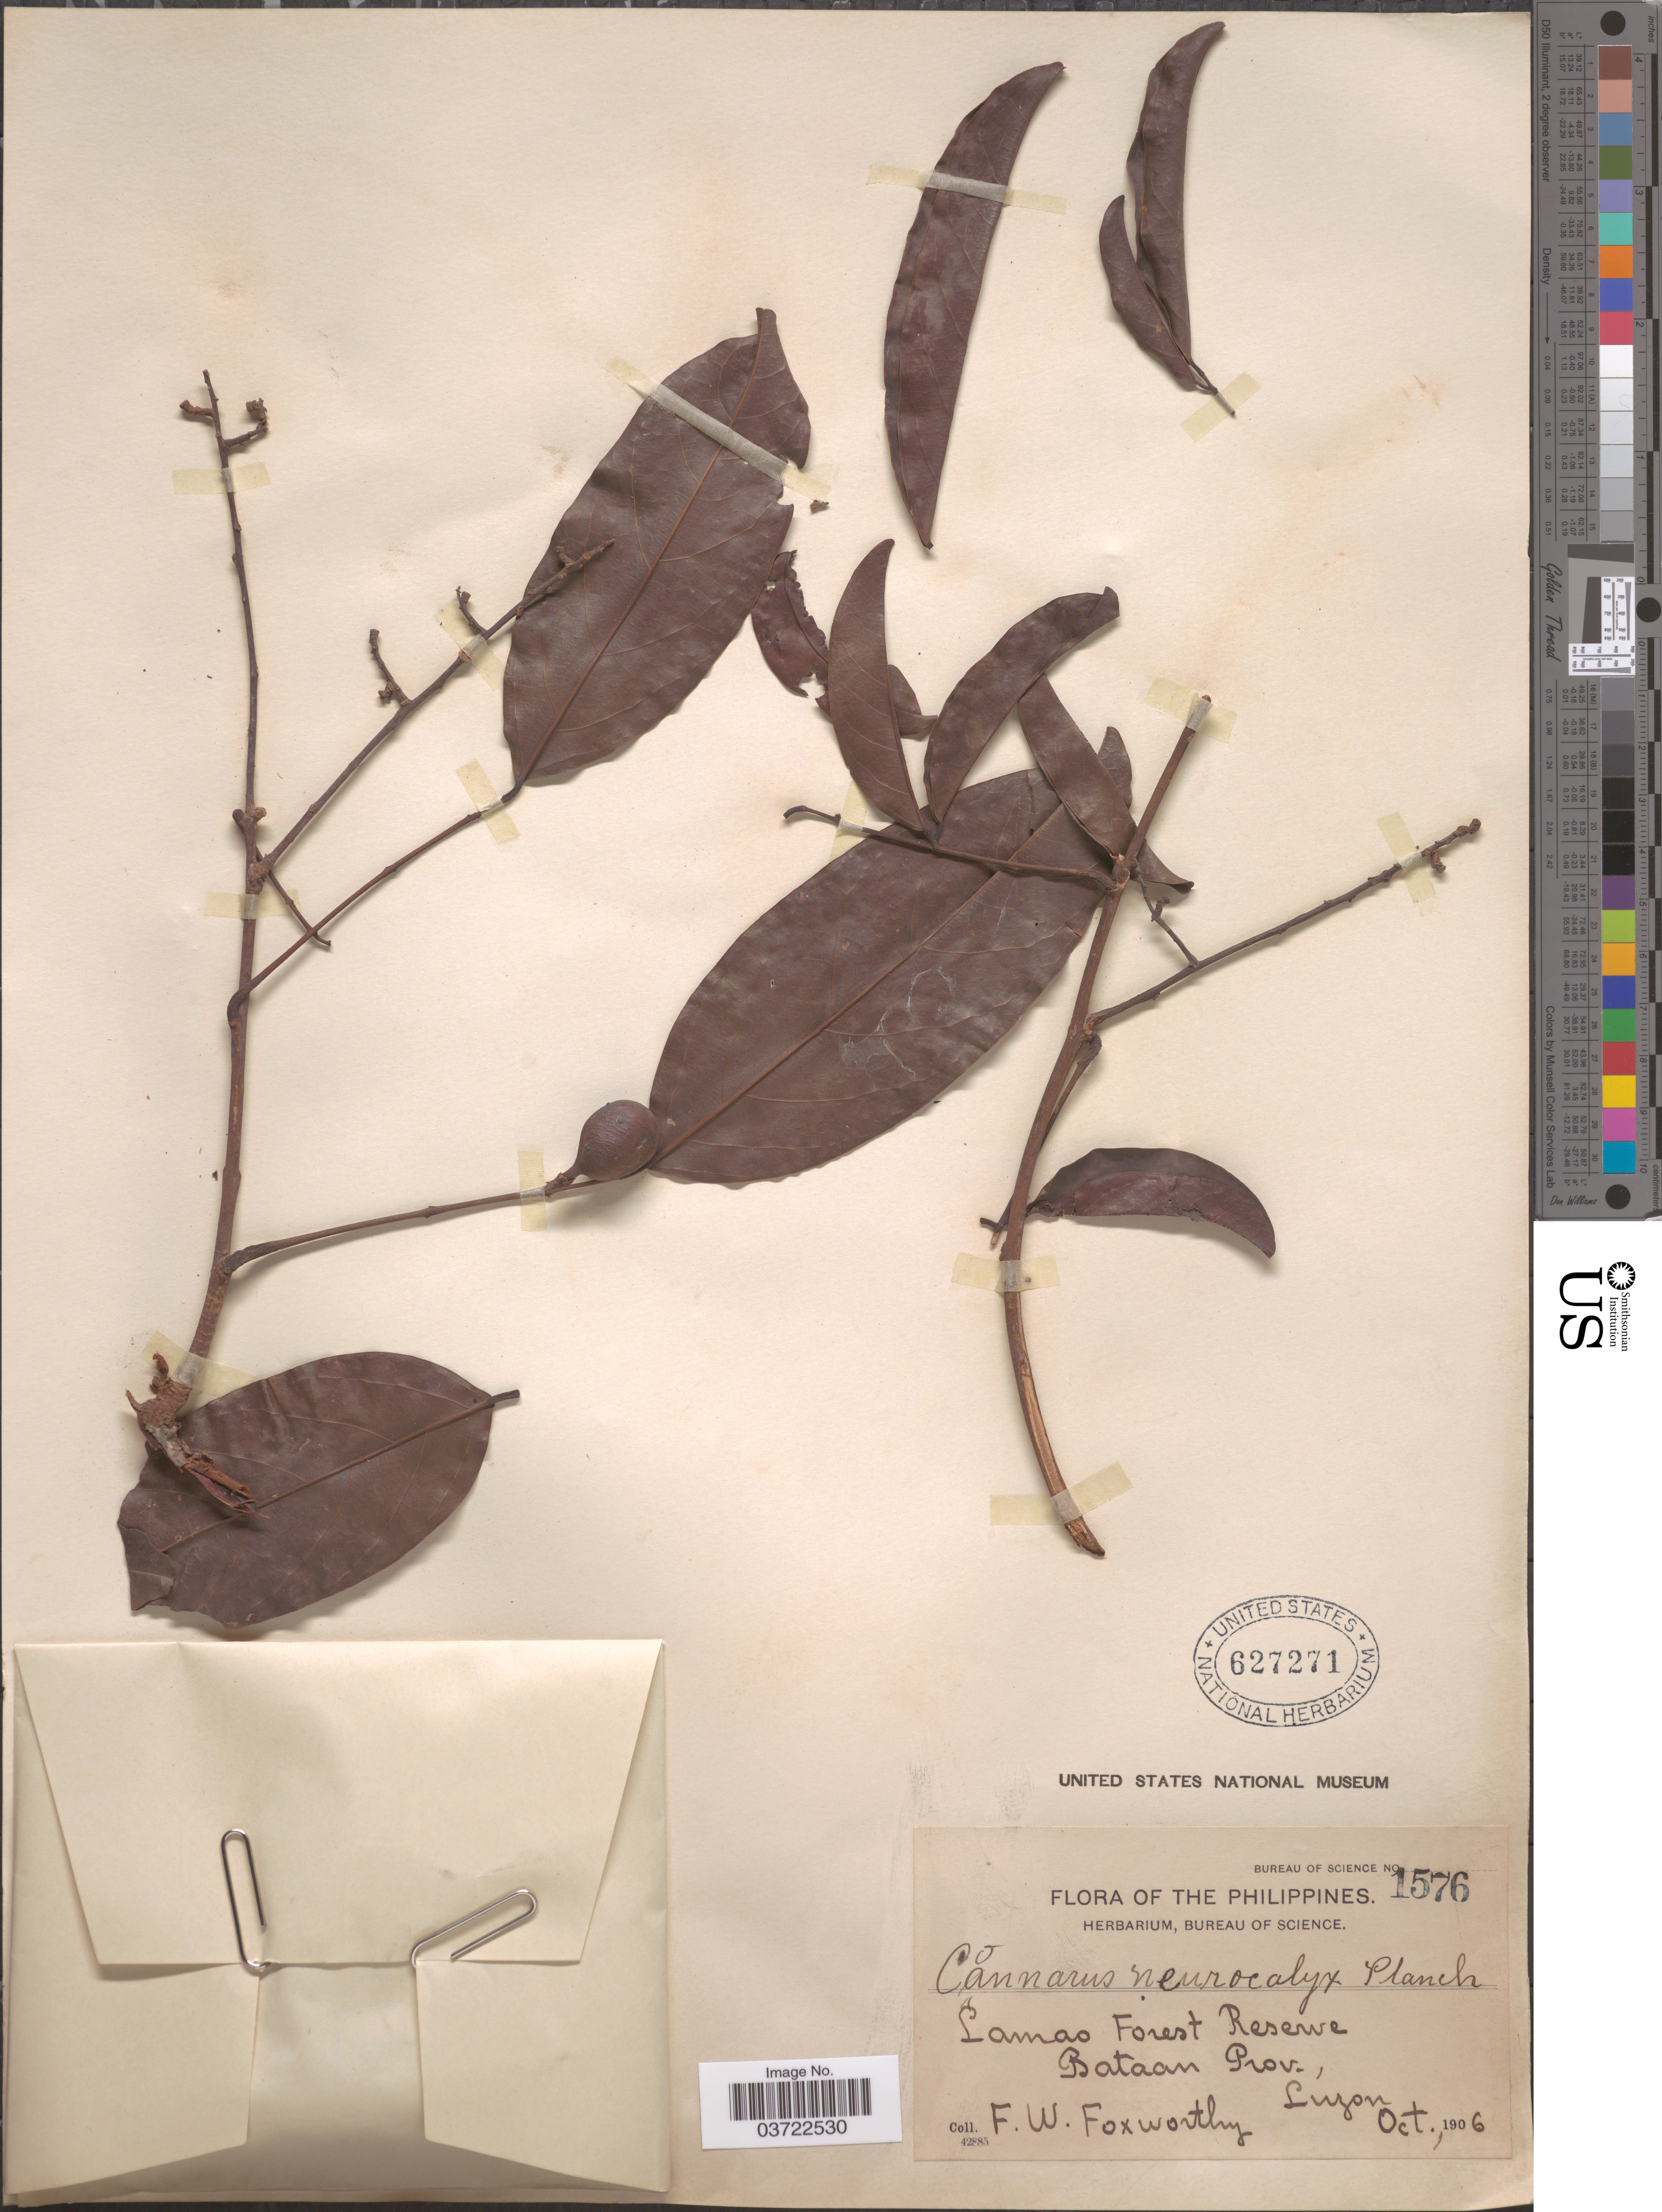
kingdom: Plantae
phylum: Tracheophyta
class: Magnoliopsida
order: Oxalidales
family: Connaraceae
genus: Connarus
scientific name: Connarus neurocalyx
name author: Planch.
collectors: F. W. Foxworthy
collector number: Bureau of Science 1576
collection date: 1906-10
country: Philippines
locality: Lamao Forest Reserve, Bataan Prov., Luzon.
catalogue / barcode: US 627271